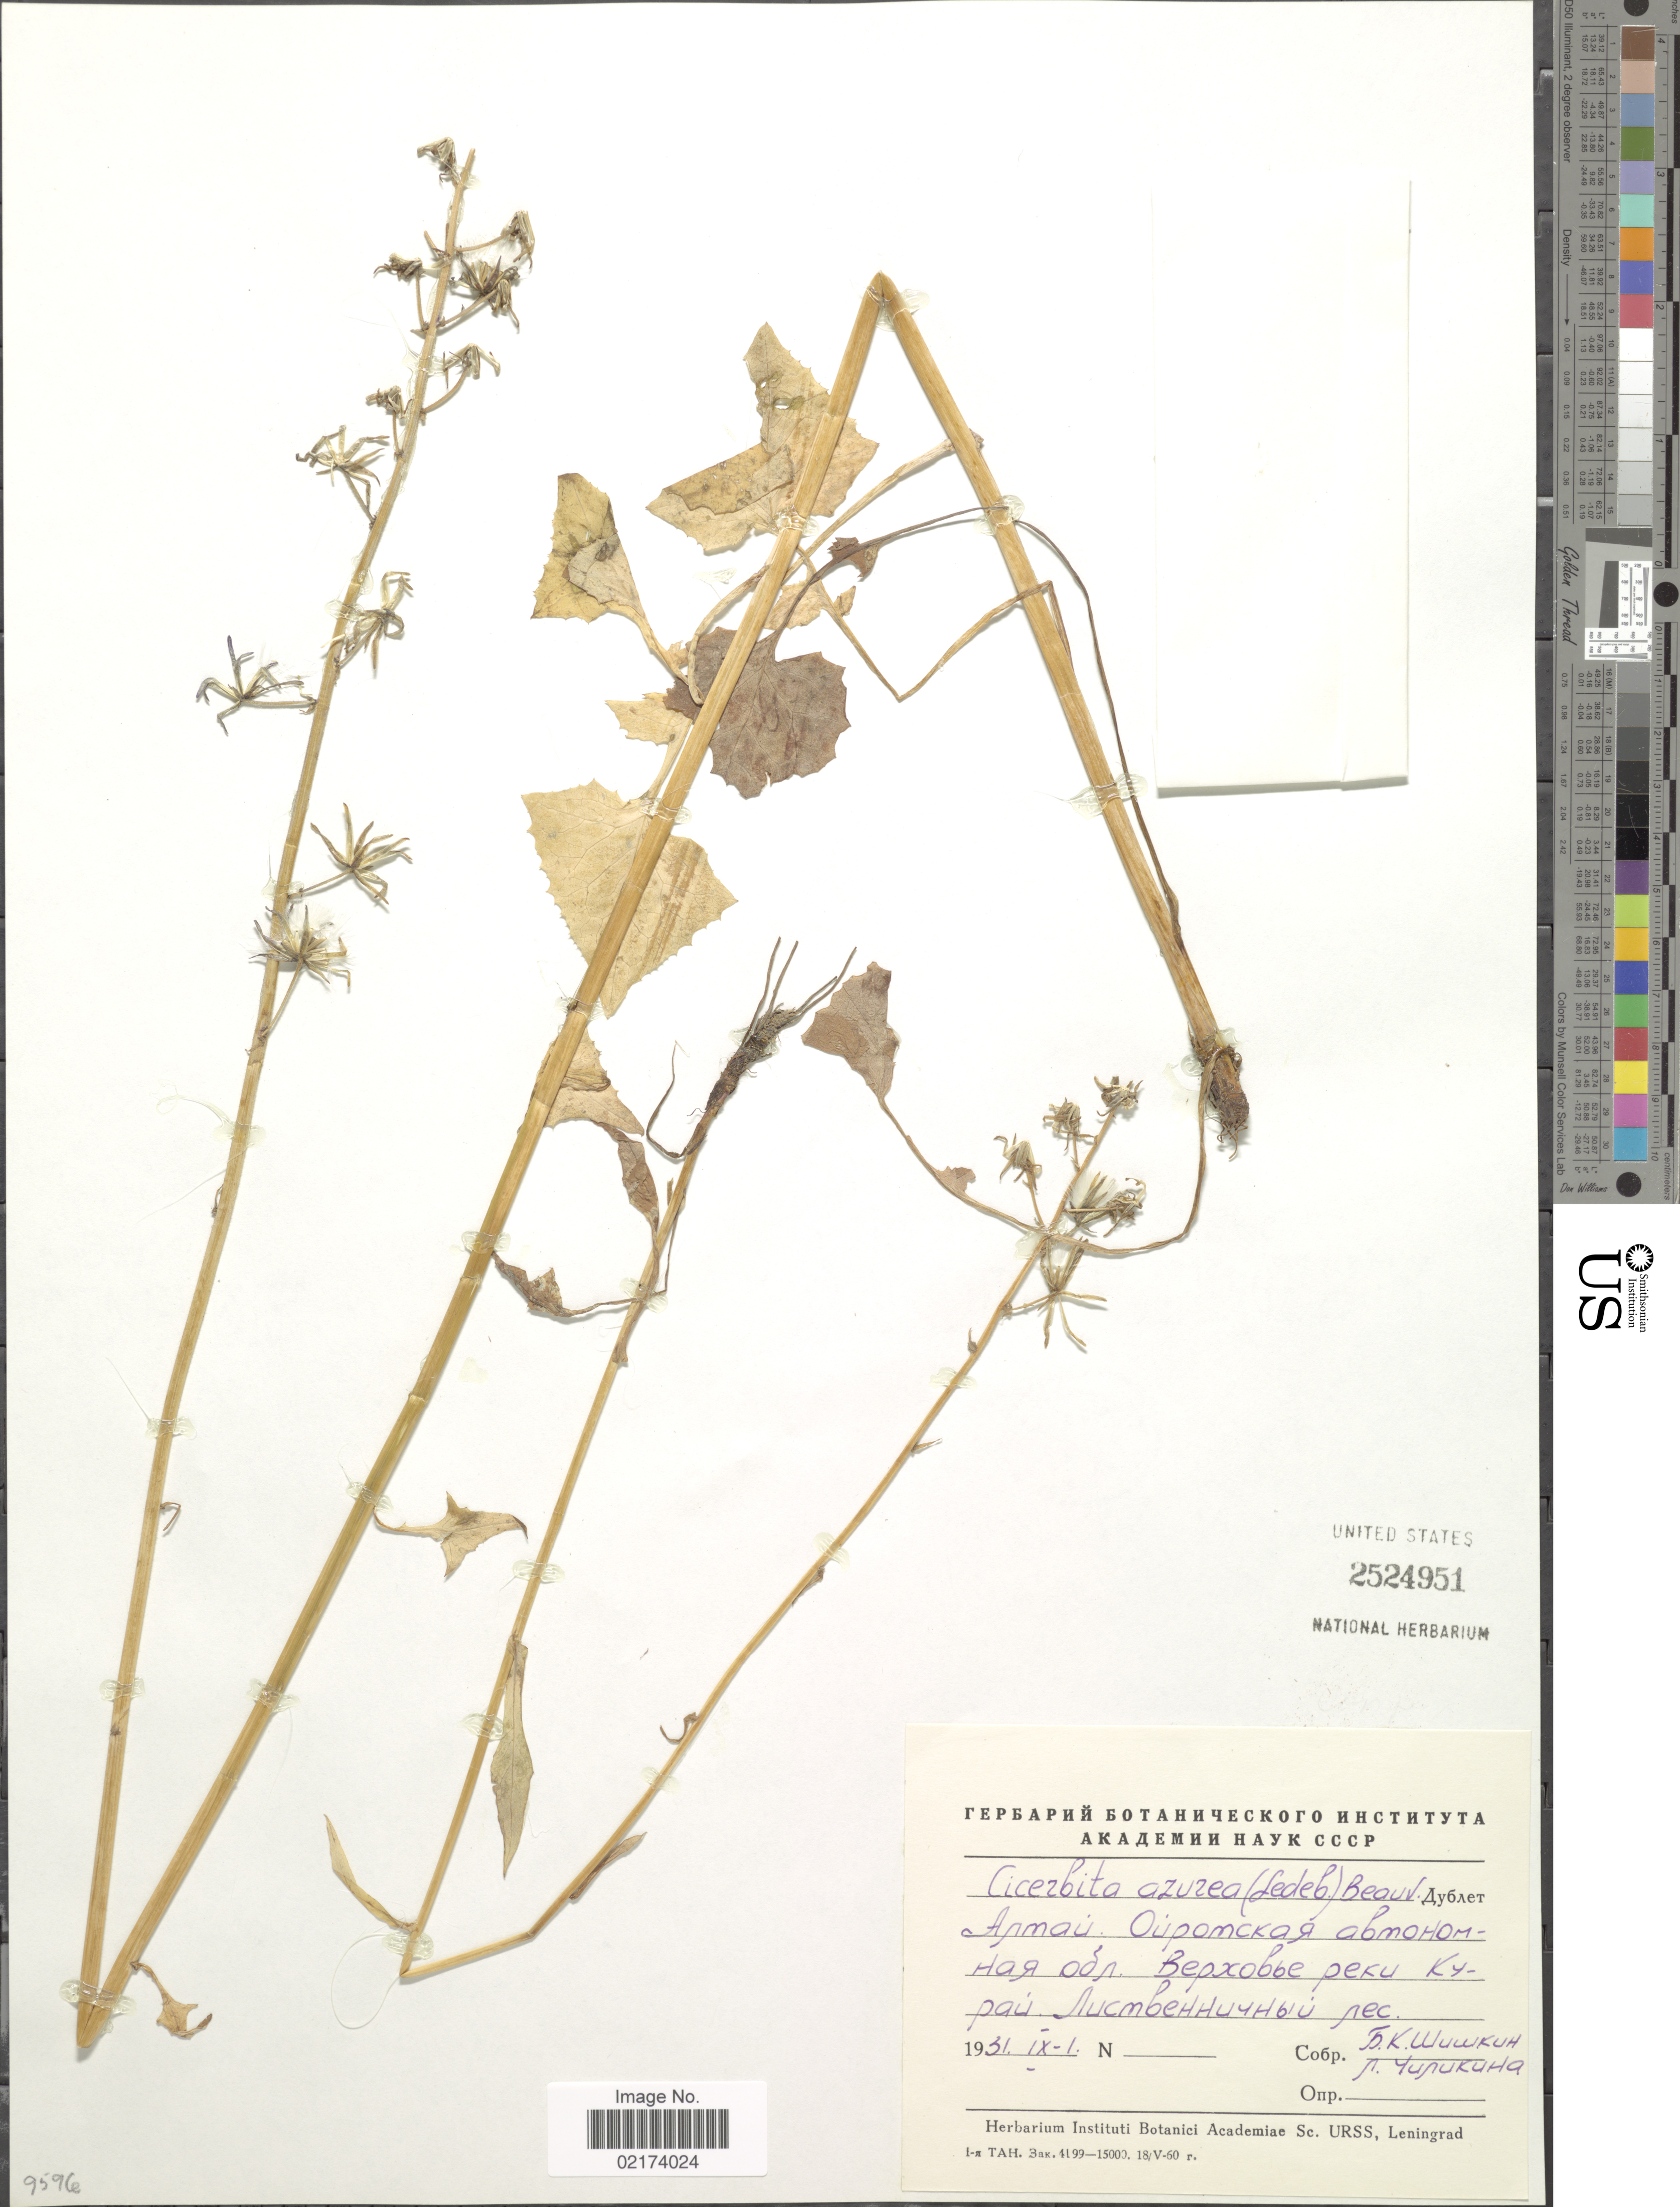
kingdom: Plantae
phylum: Tracheophyta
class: Magnoliopsida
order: Asterales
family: Asteraceae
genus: Lactuca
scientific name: Lactuca azurea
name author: (Ledeb.) Danguy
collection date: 1931-09-01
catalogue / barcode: US 2524951